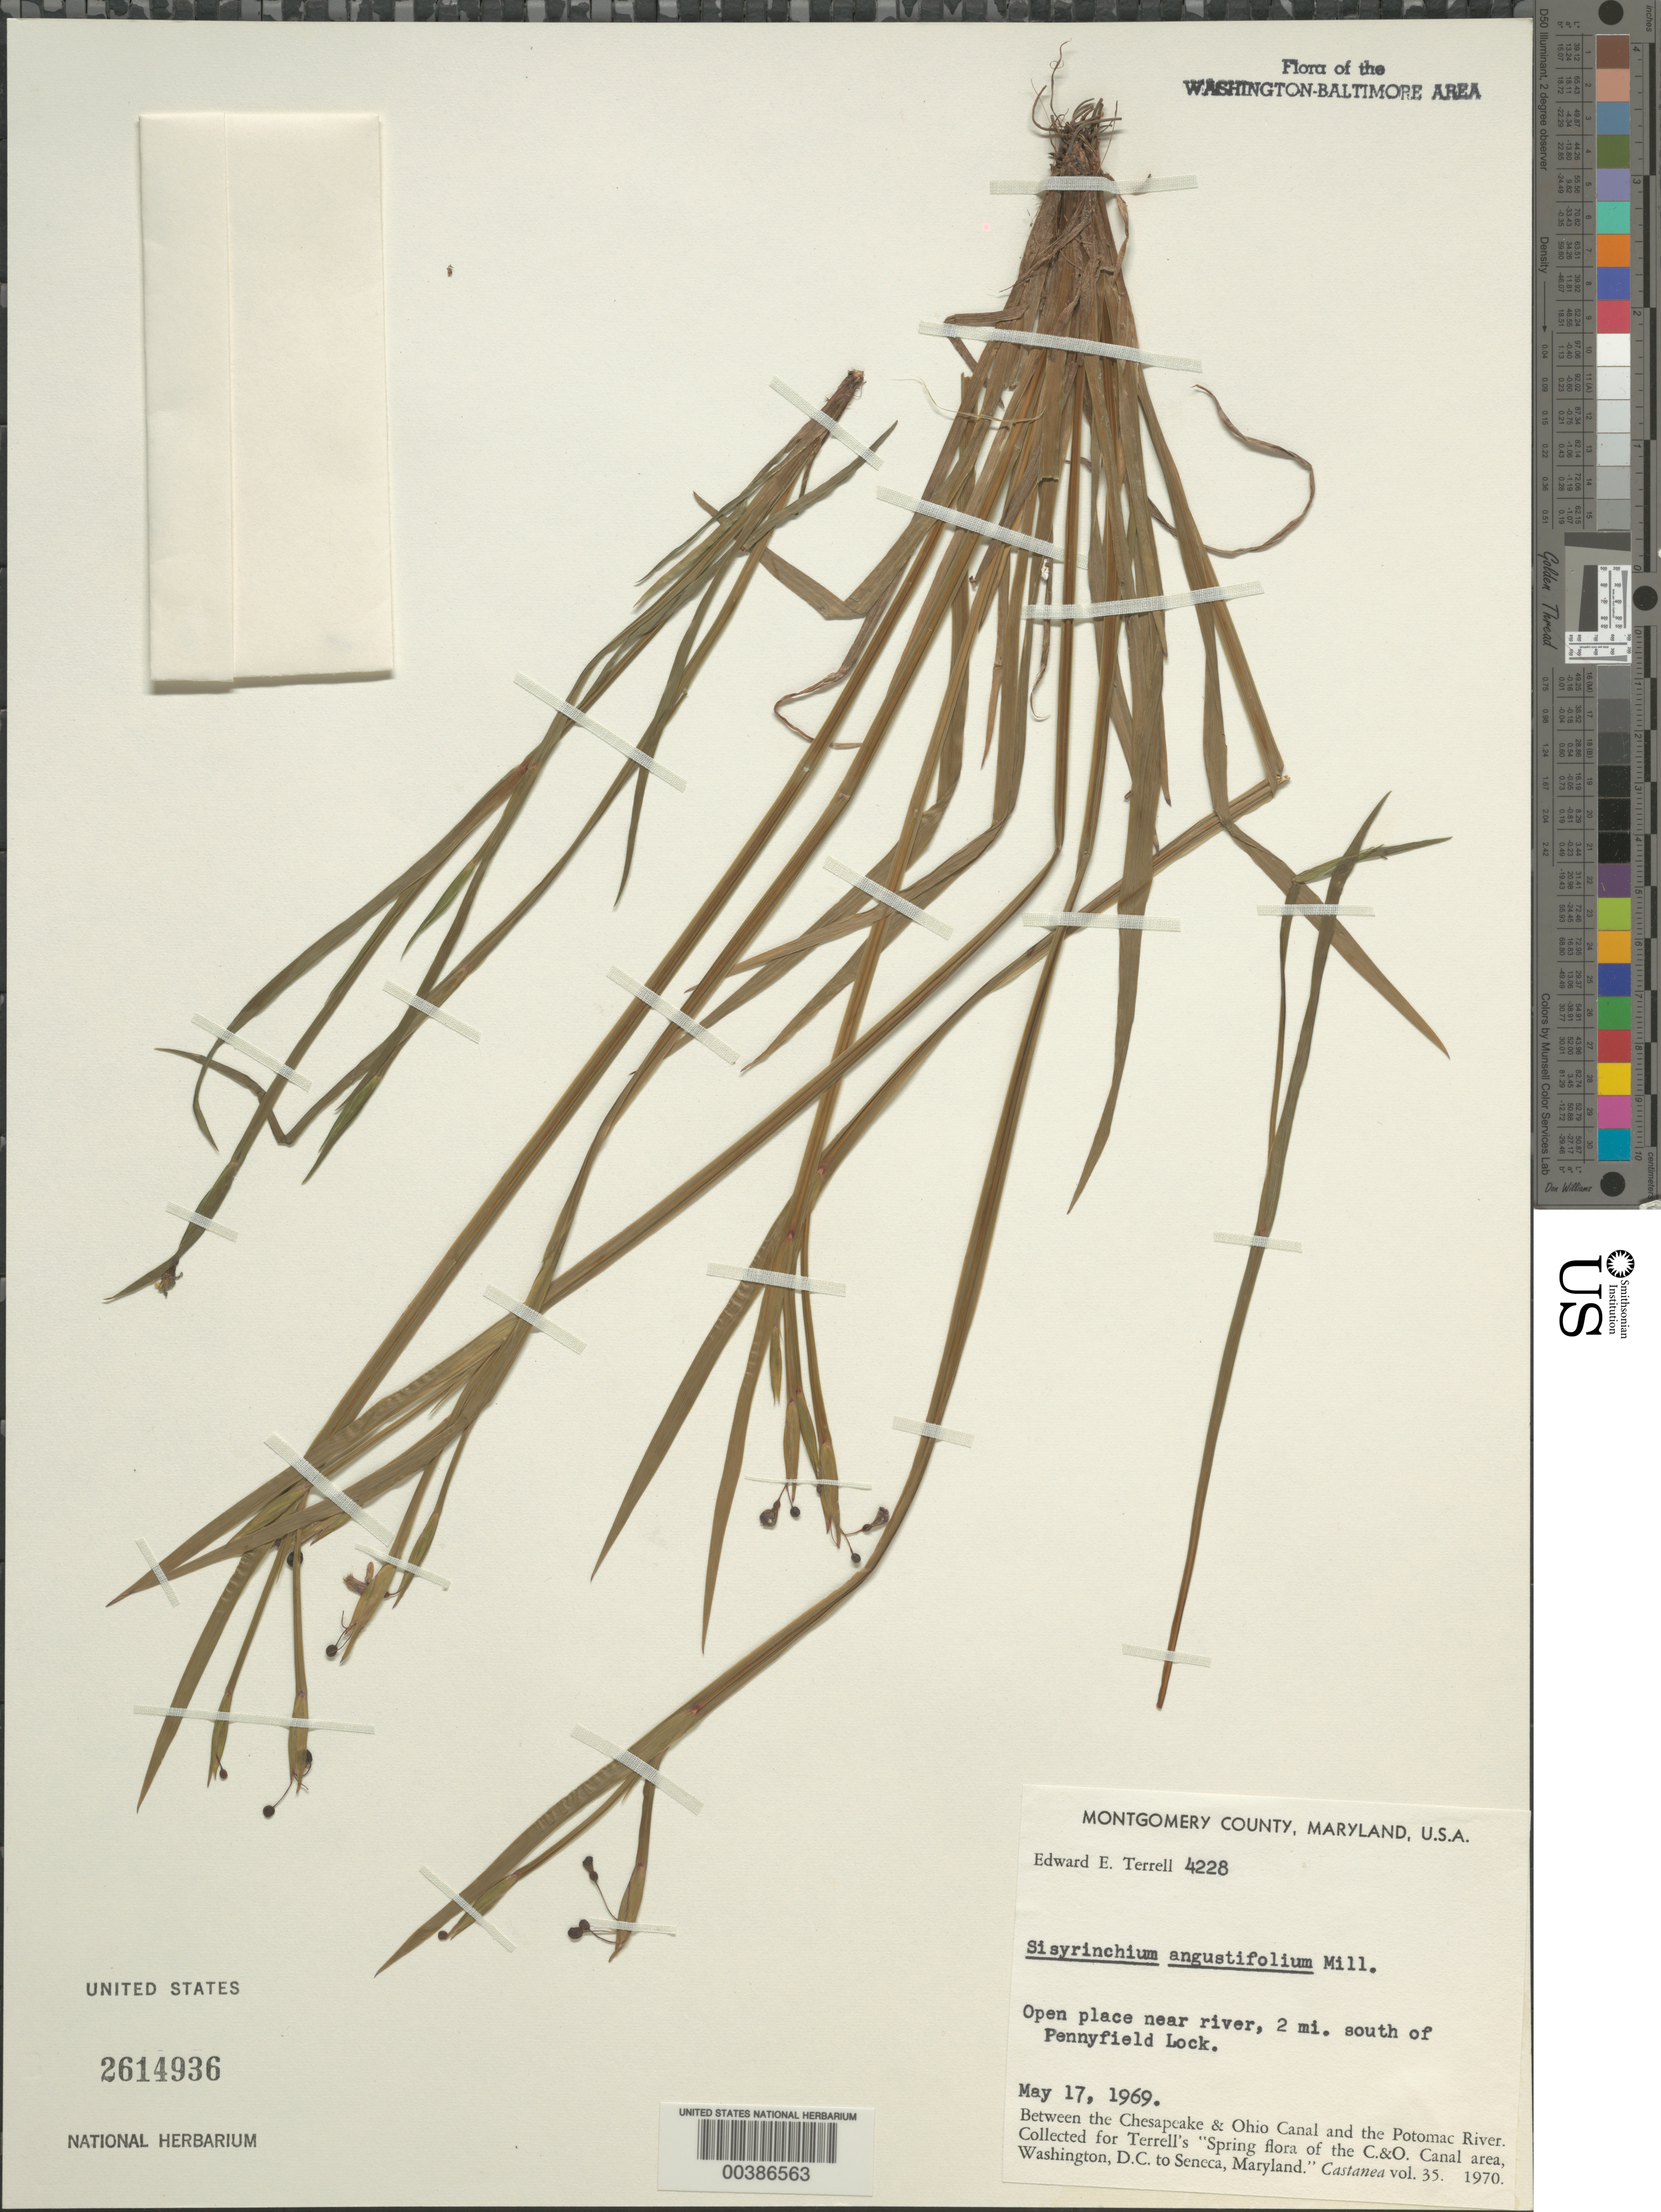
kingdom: Plantae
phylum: Tracheophyta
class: Liliopsida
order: Asparagales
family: Iridaceae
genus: Sisyrinchium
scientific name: Sisyrinchium angustifolium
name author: Mill.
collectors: E. E. Terrell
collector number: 4228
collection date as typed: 17 May 1969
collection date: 1969-05-17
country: United States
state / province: Maryland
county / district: Montgomery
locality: South of Pennyfield Lock C. & O. Canal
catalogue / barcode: US 2614936